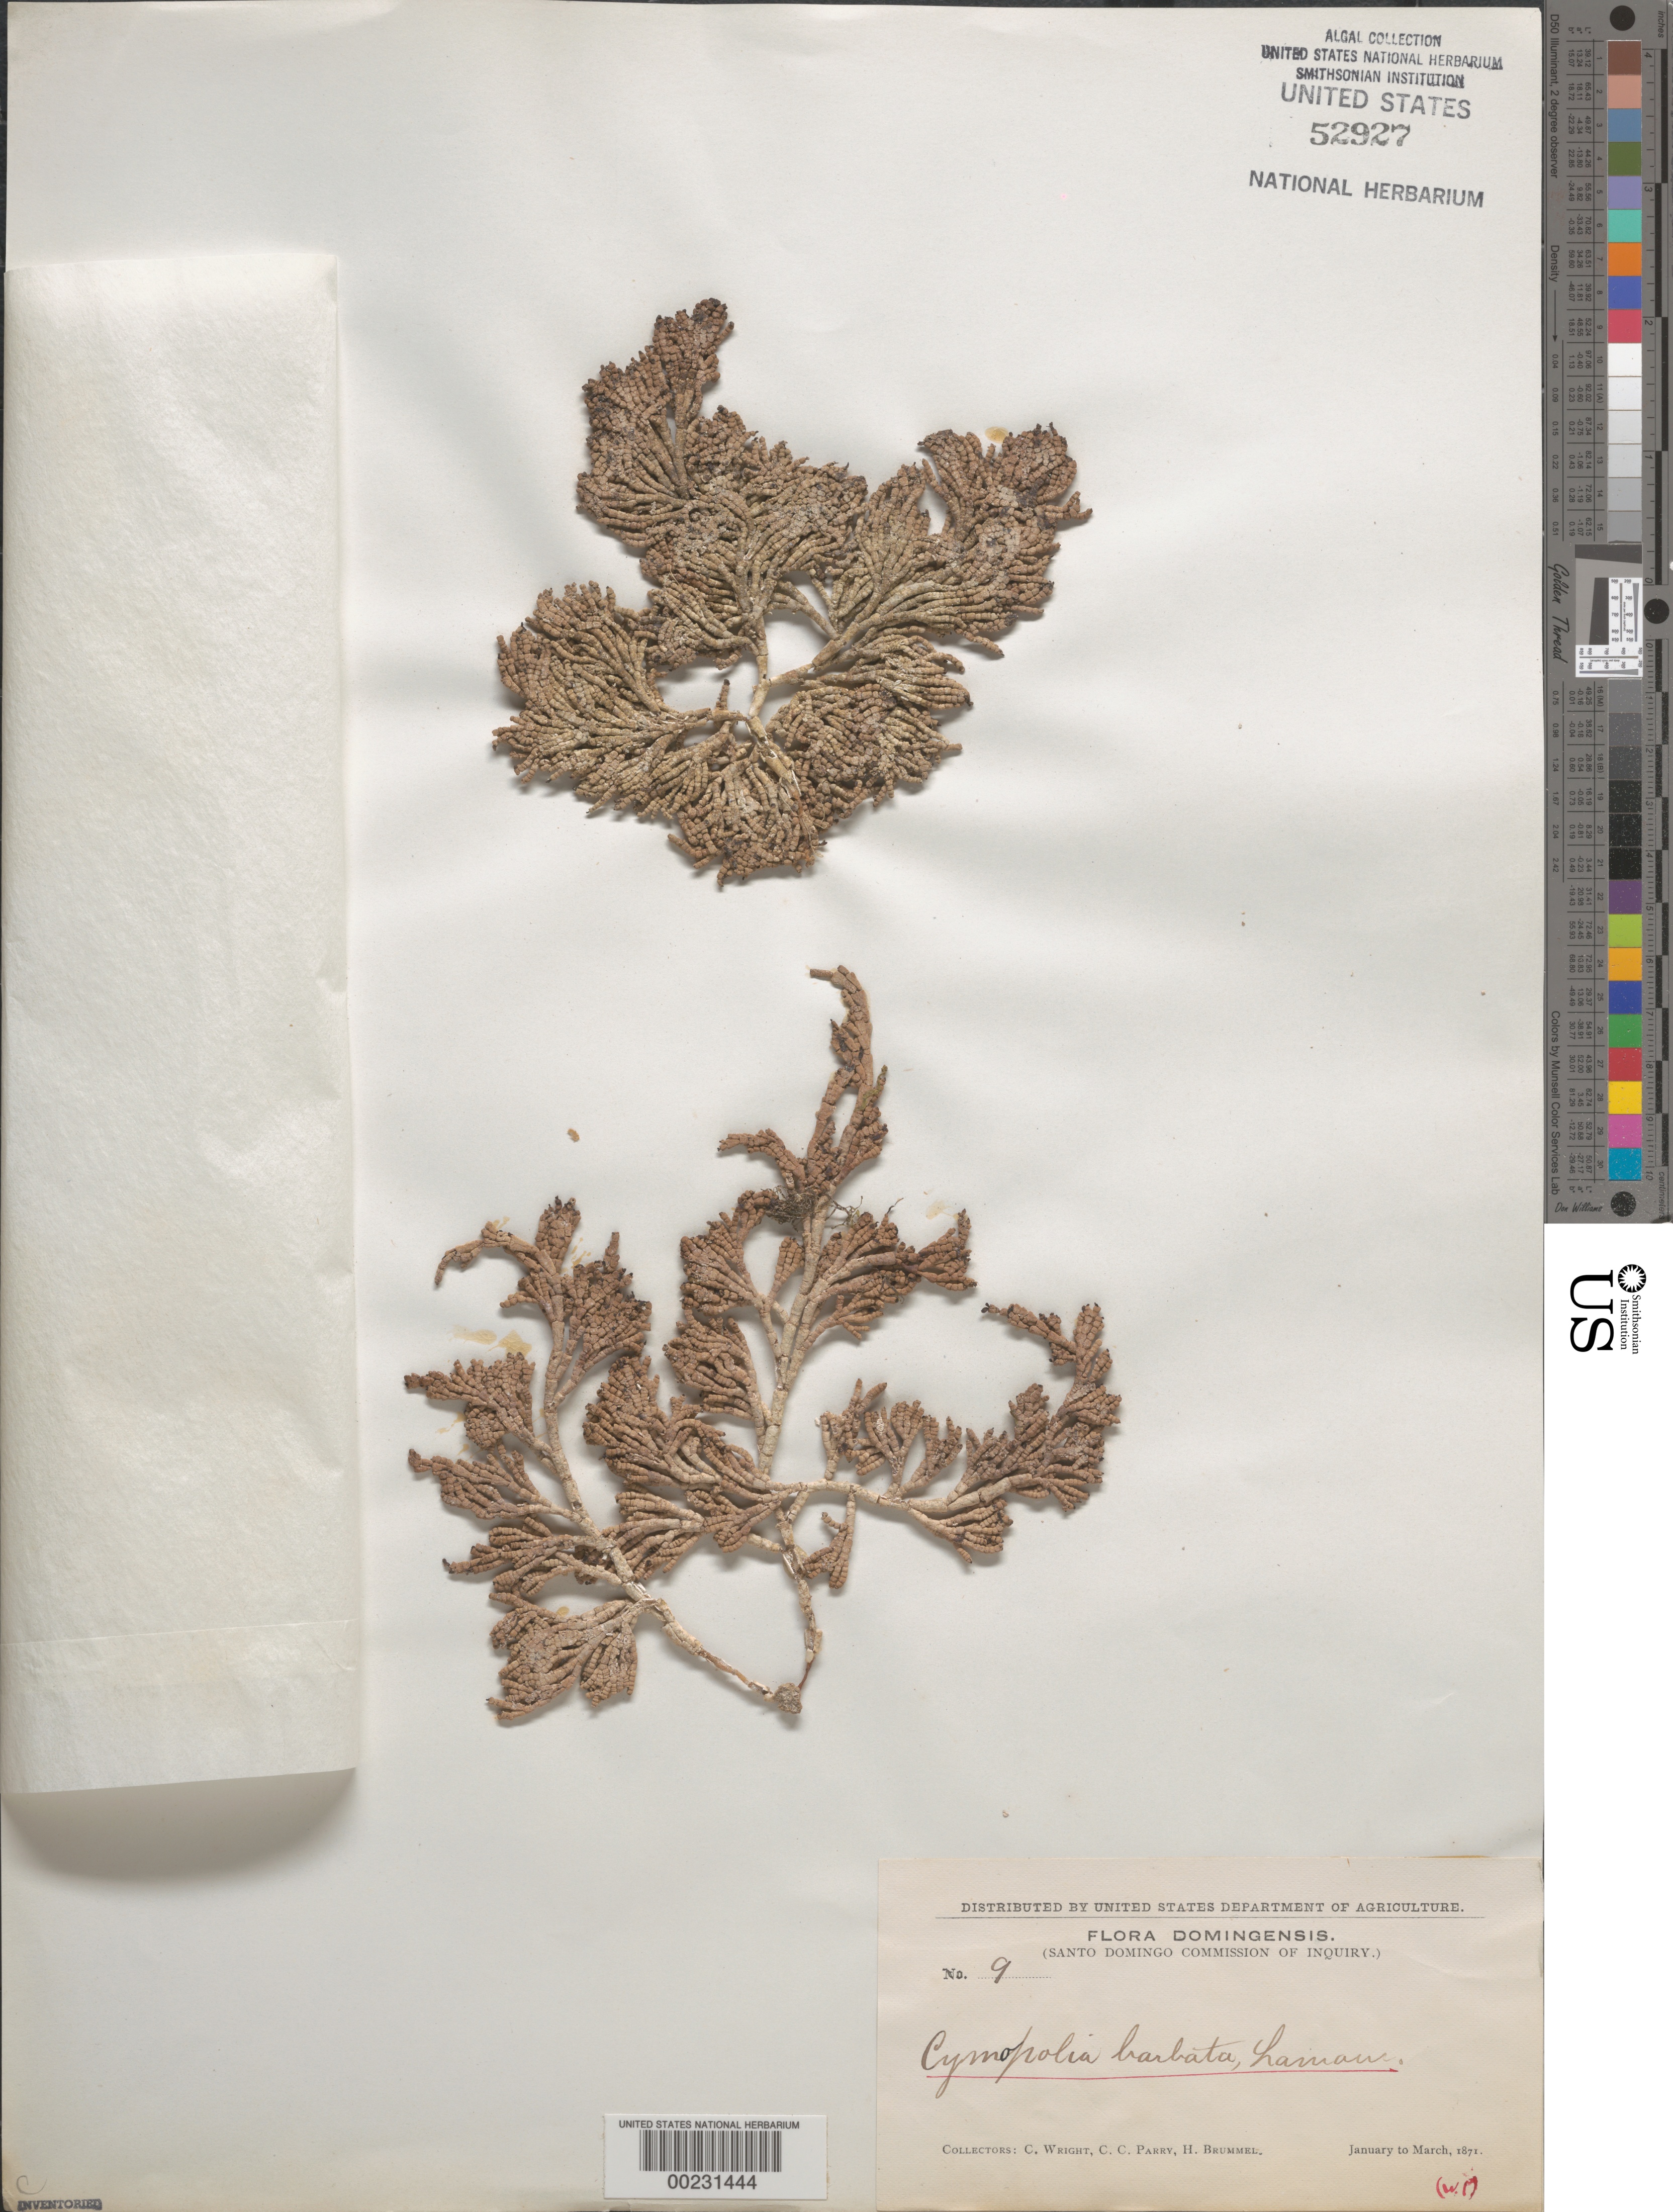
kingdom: Plantae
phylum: Chlorophyta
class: Ulvophyceae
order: Dasycladales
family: Dasycladaceae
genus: Cymopolia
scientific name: Cymopolia barbata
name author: (L.) J.V.Lamouroux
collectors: C. Wright, C. C. Parry & H. Brummel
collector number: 9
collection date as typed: Jan 1871 to -- Mar 1871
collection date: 1871-01/1871-03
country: Dominican Republic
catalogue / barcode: US 52927